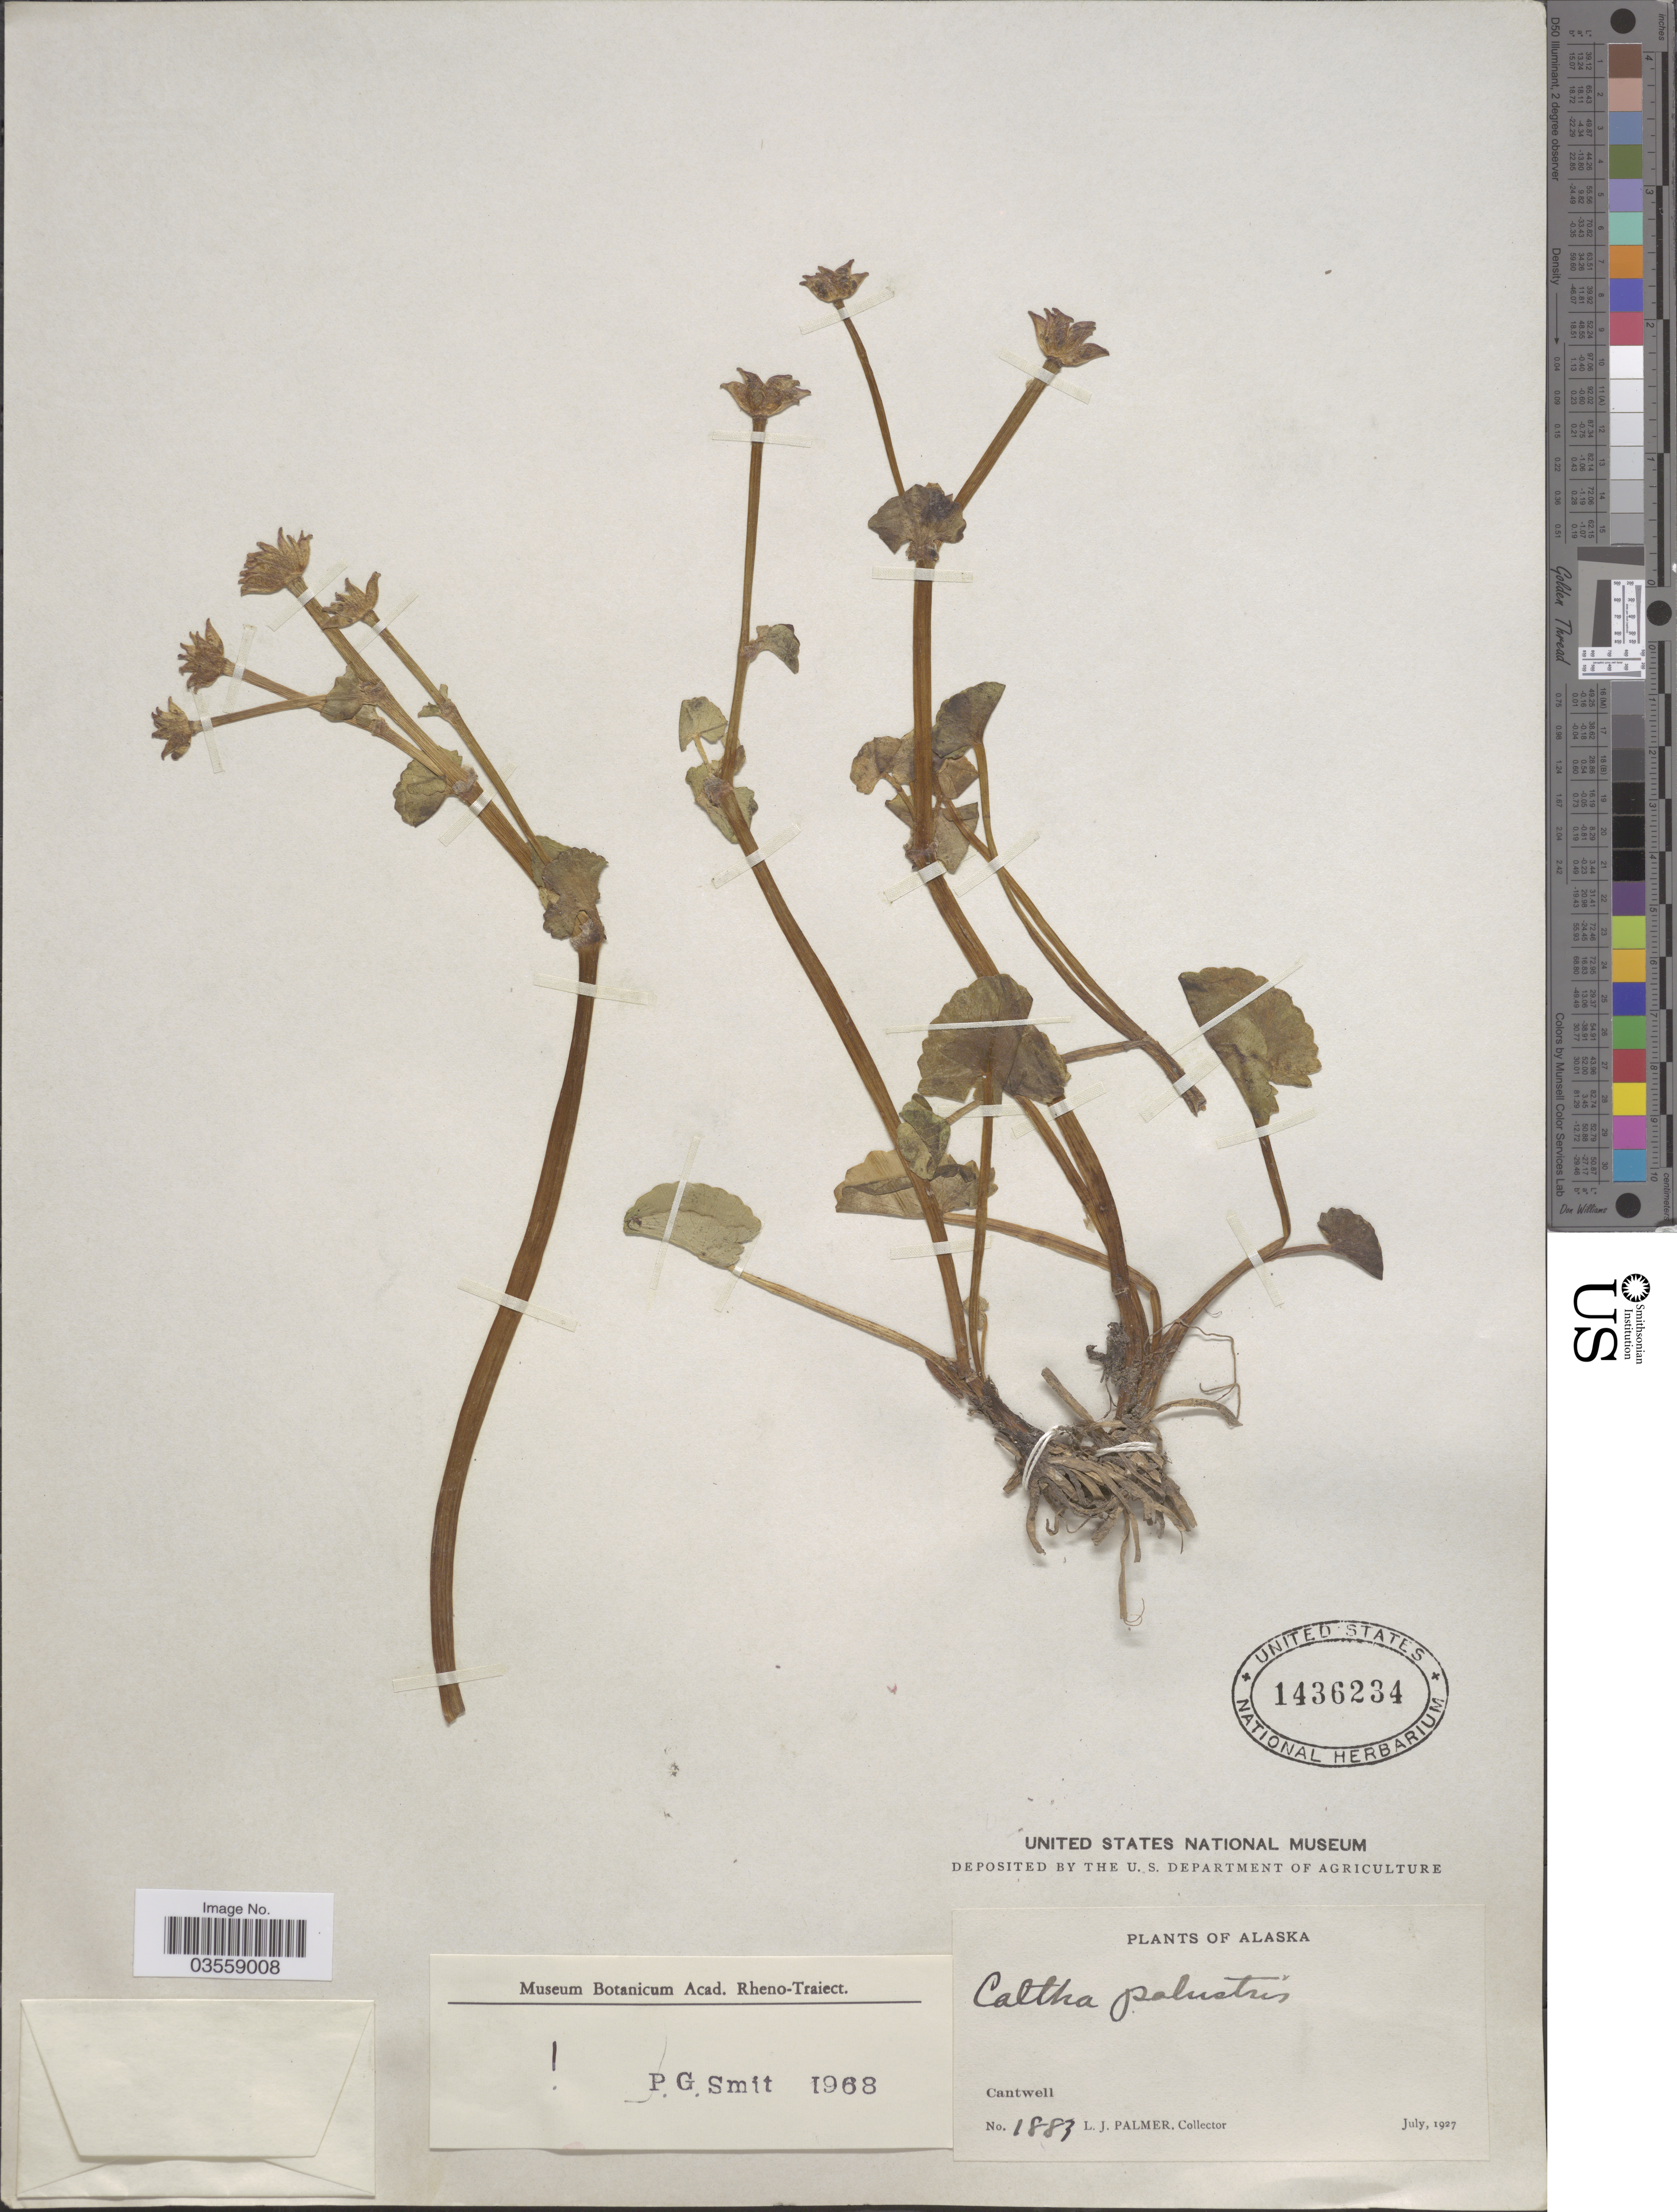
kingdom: Plantae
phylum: Tracheophyta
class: Magnoliopsida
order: Ranunculales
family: Ranunculaceae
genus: Caltha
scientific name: Caltha palustris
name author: L.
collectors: L. J. Palmer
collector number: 1883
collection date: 1927-07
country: United States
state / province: Alaska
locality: Cantwell.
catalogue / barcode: US 1436234